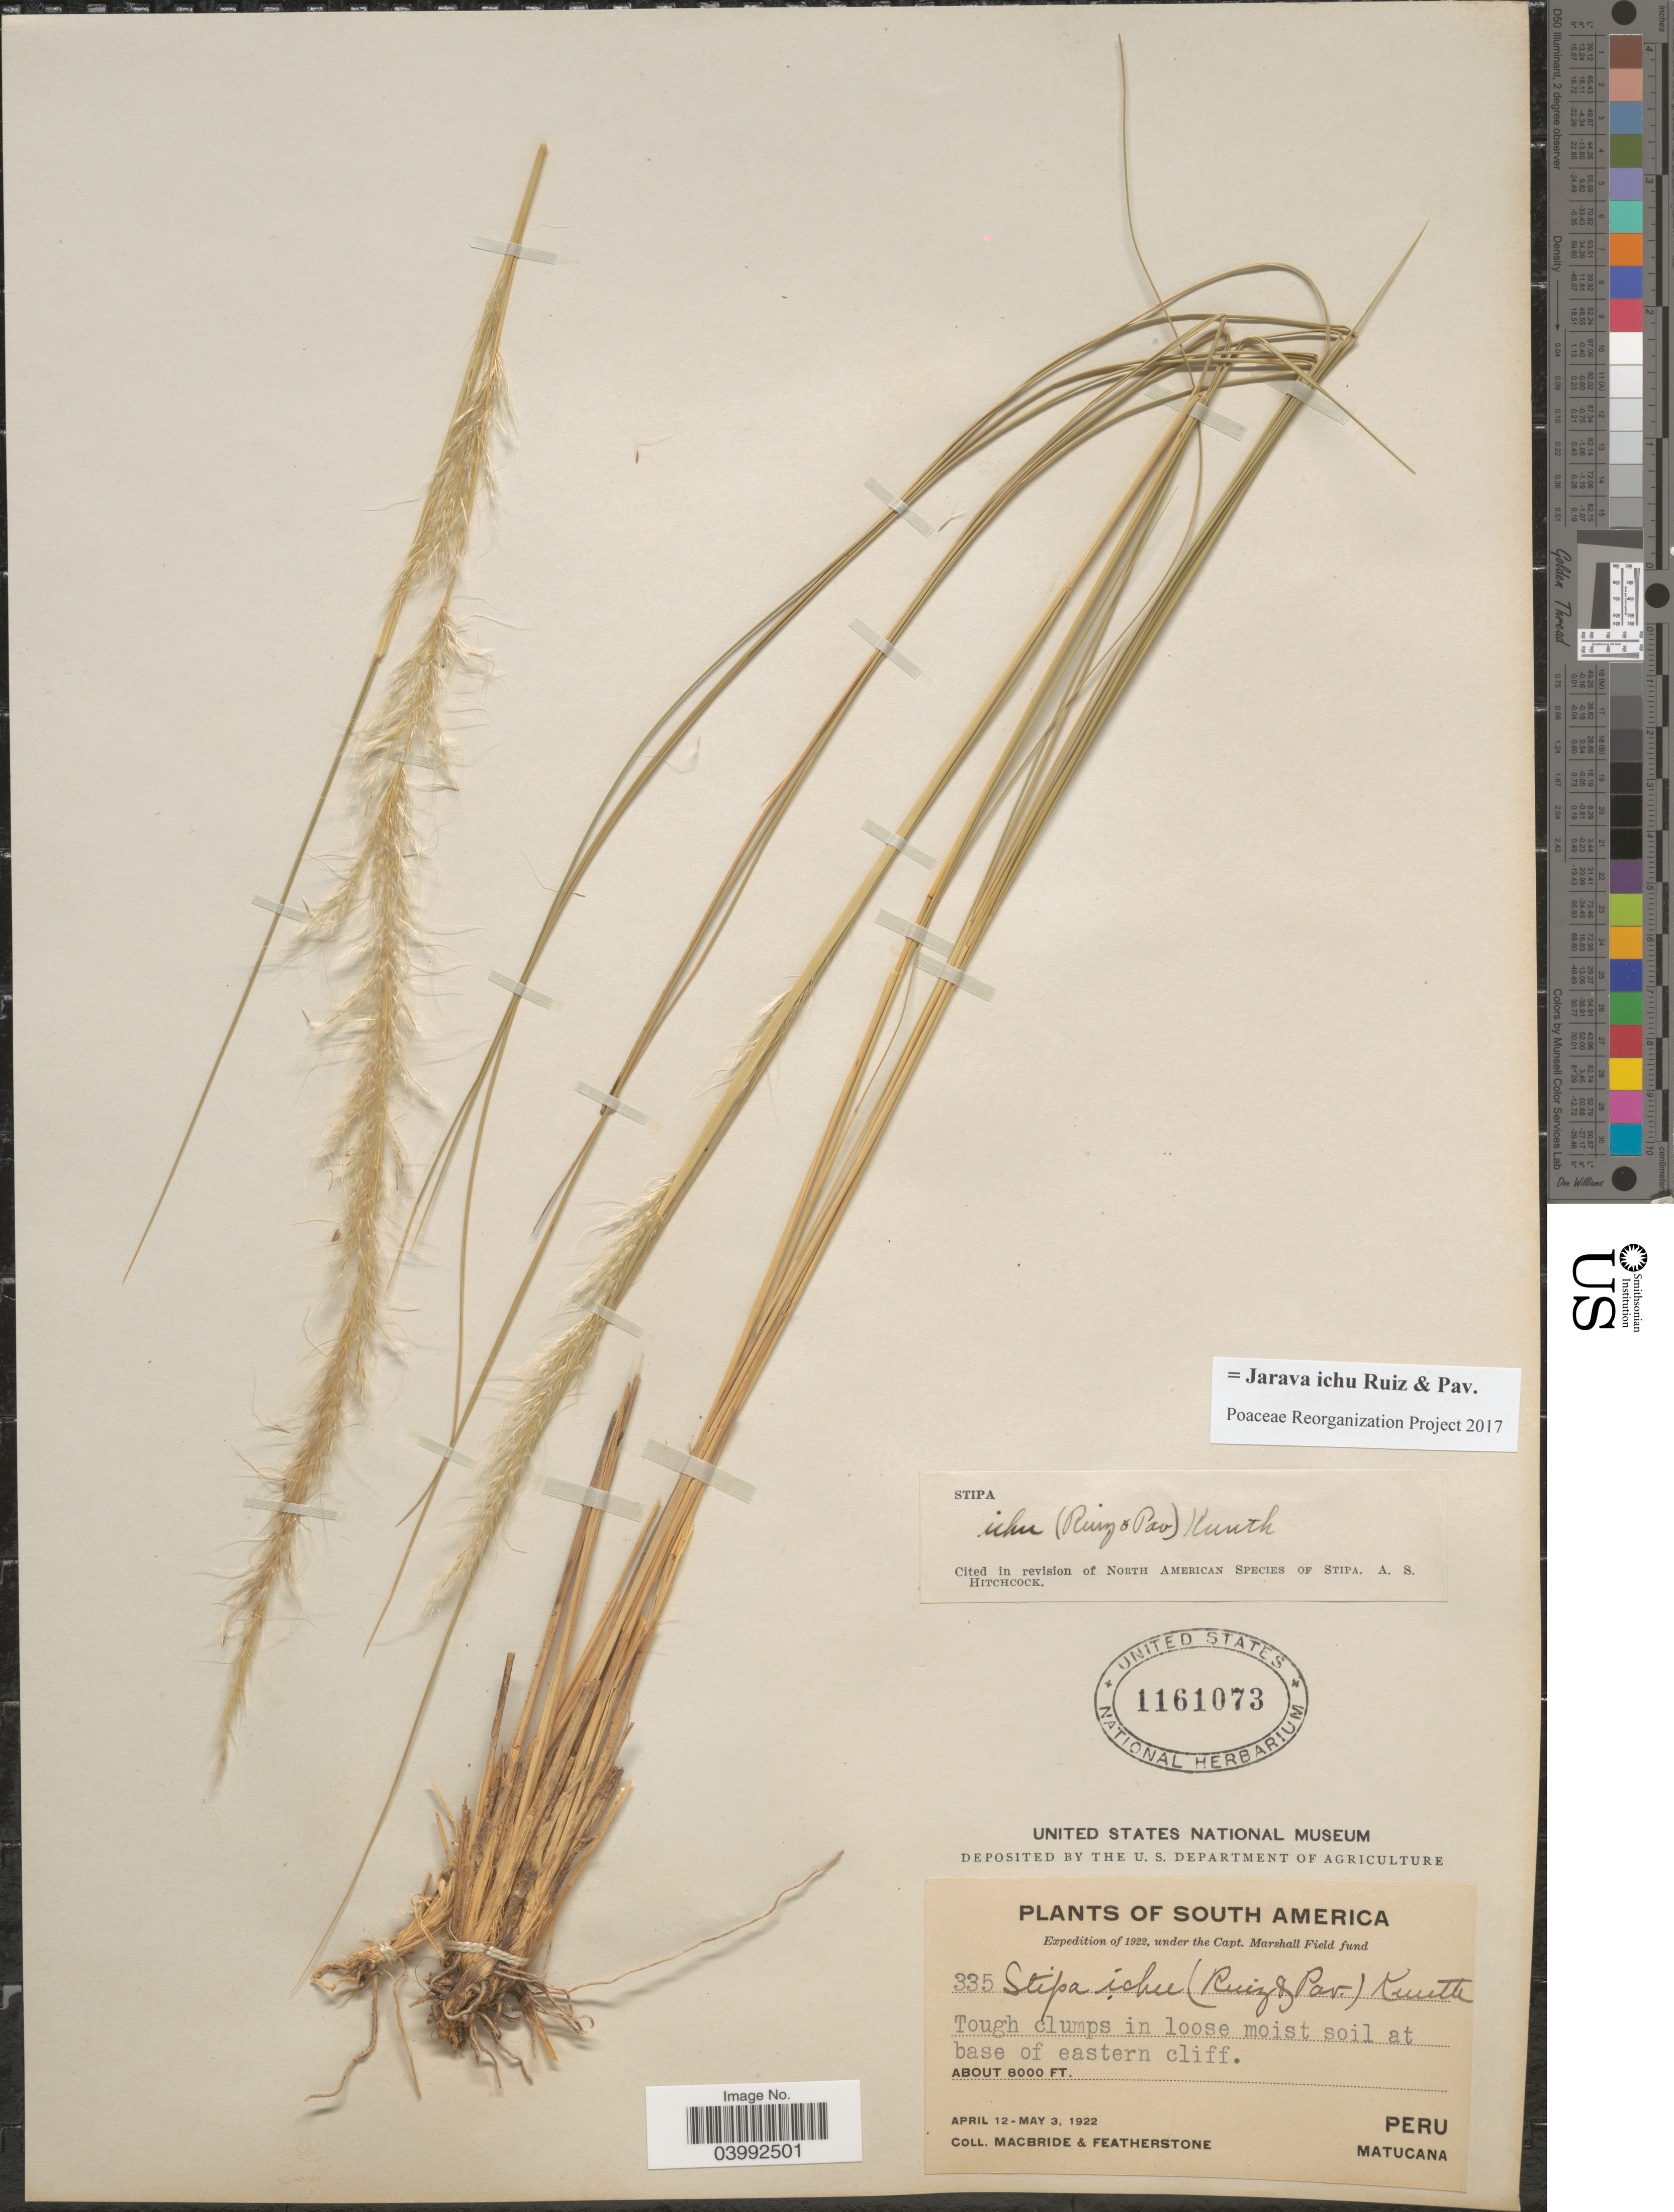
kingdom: Plantae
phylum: Tracheophyta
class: Liliopsida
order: Poales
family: Poaceae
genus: Jarava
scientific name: Jarava ichu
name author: Ruiz & Pav.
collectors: Macbride, -- & -. Featherstone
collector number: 335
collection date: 1922-04-12/1922-05-03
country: Peru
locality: Tough clumps in loose moist soil at base of eastern cliff. Matucana.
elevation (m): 2438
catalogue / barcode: US 1161073